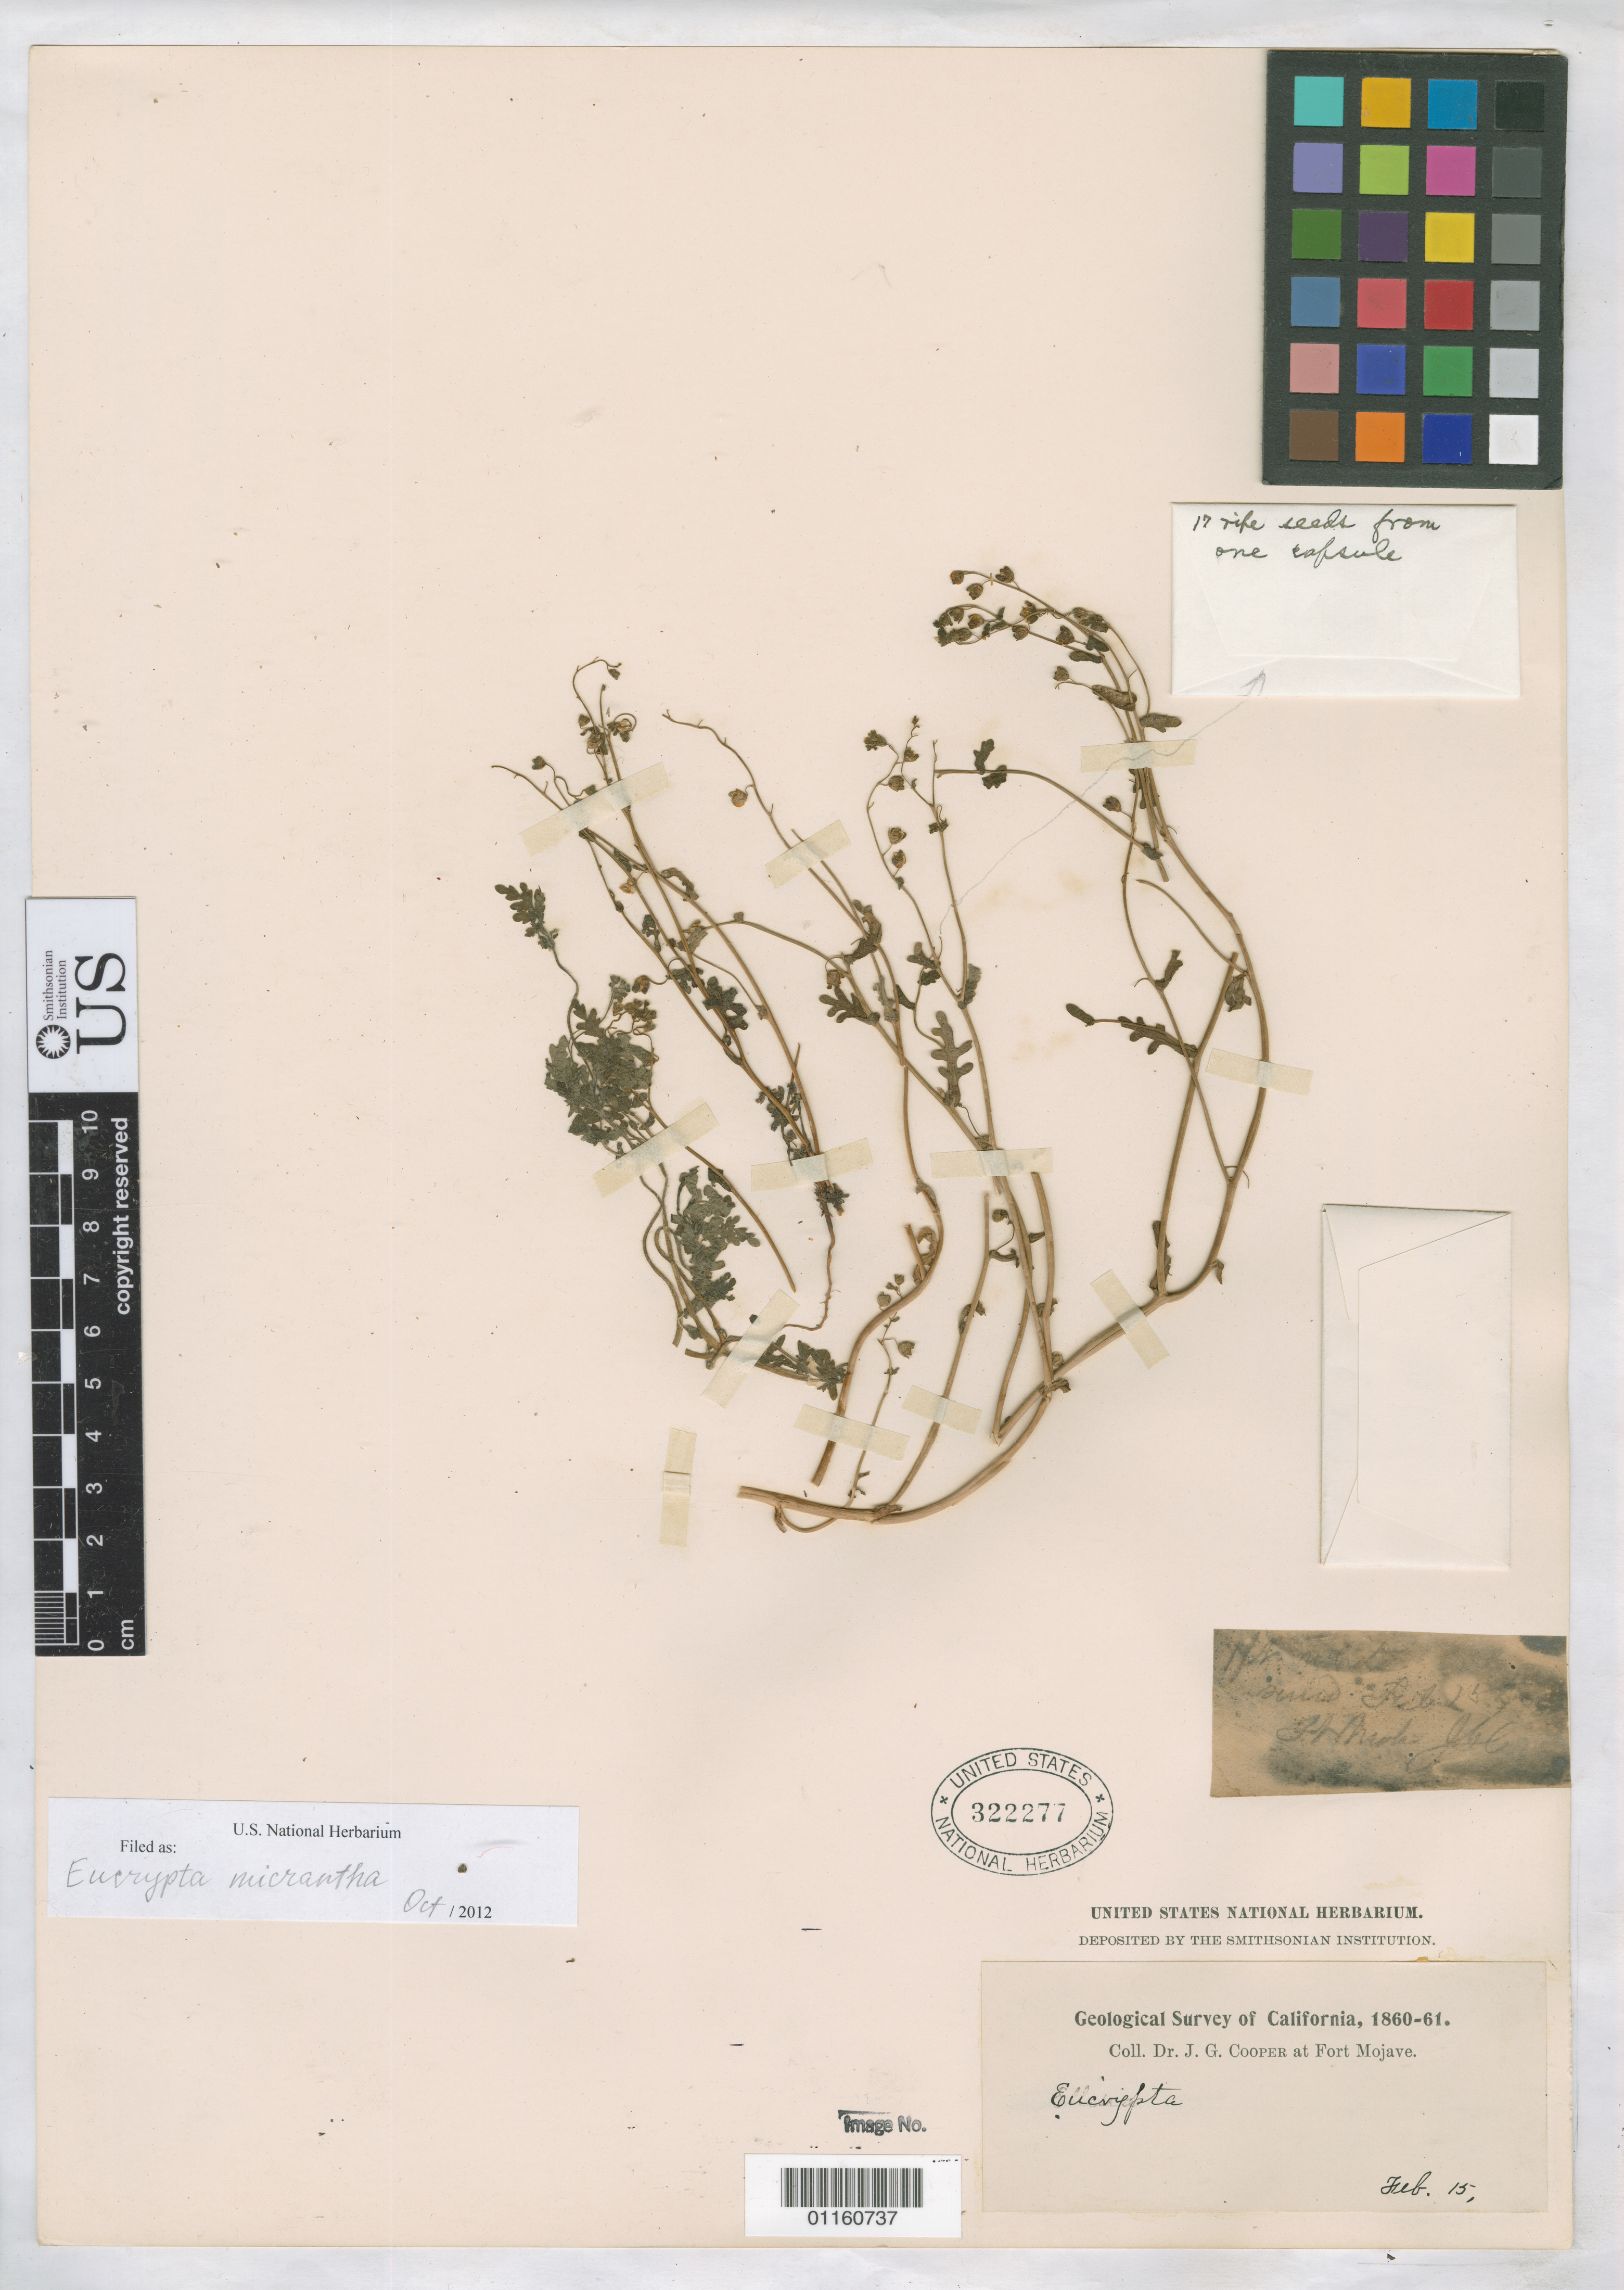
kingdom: Plantae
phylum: Tracheophyta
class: Magnoliopsida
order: Boraginales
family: Hydrophyllaceae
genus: Eucrypta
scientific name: Eucrypta micrantha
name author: (Torr.) A. Heller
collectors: J. G. Cooper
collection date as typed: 15 Feb 1860 or 15 Feb 1861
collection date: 1860-02-15 or 1861-02-15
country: United States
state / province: California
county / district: San Bernardino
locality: Fort Mojave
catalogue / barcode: US 322277